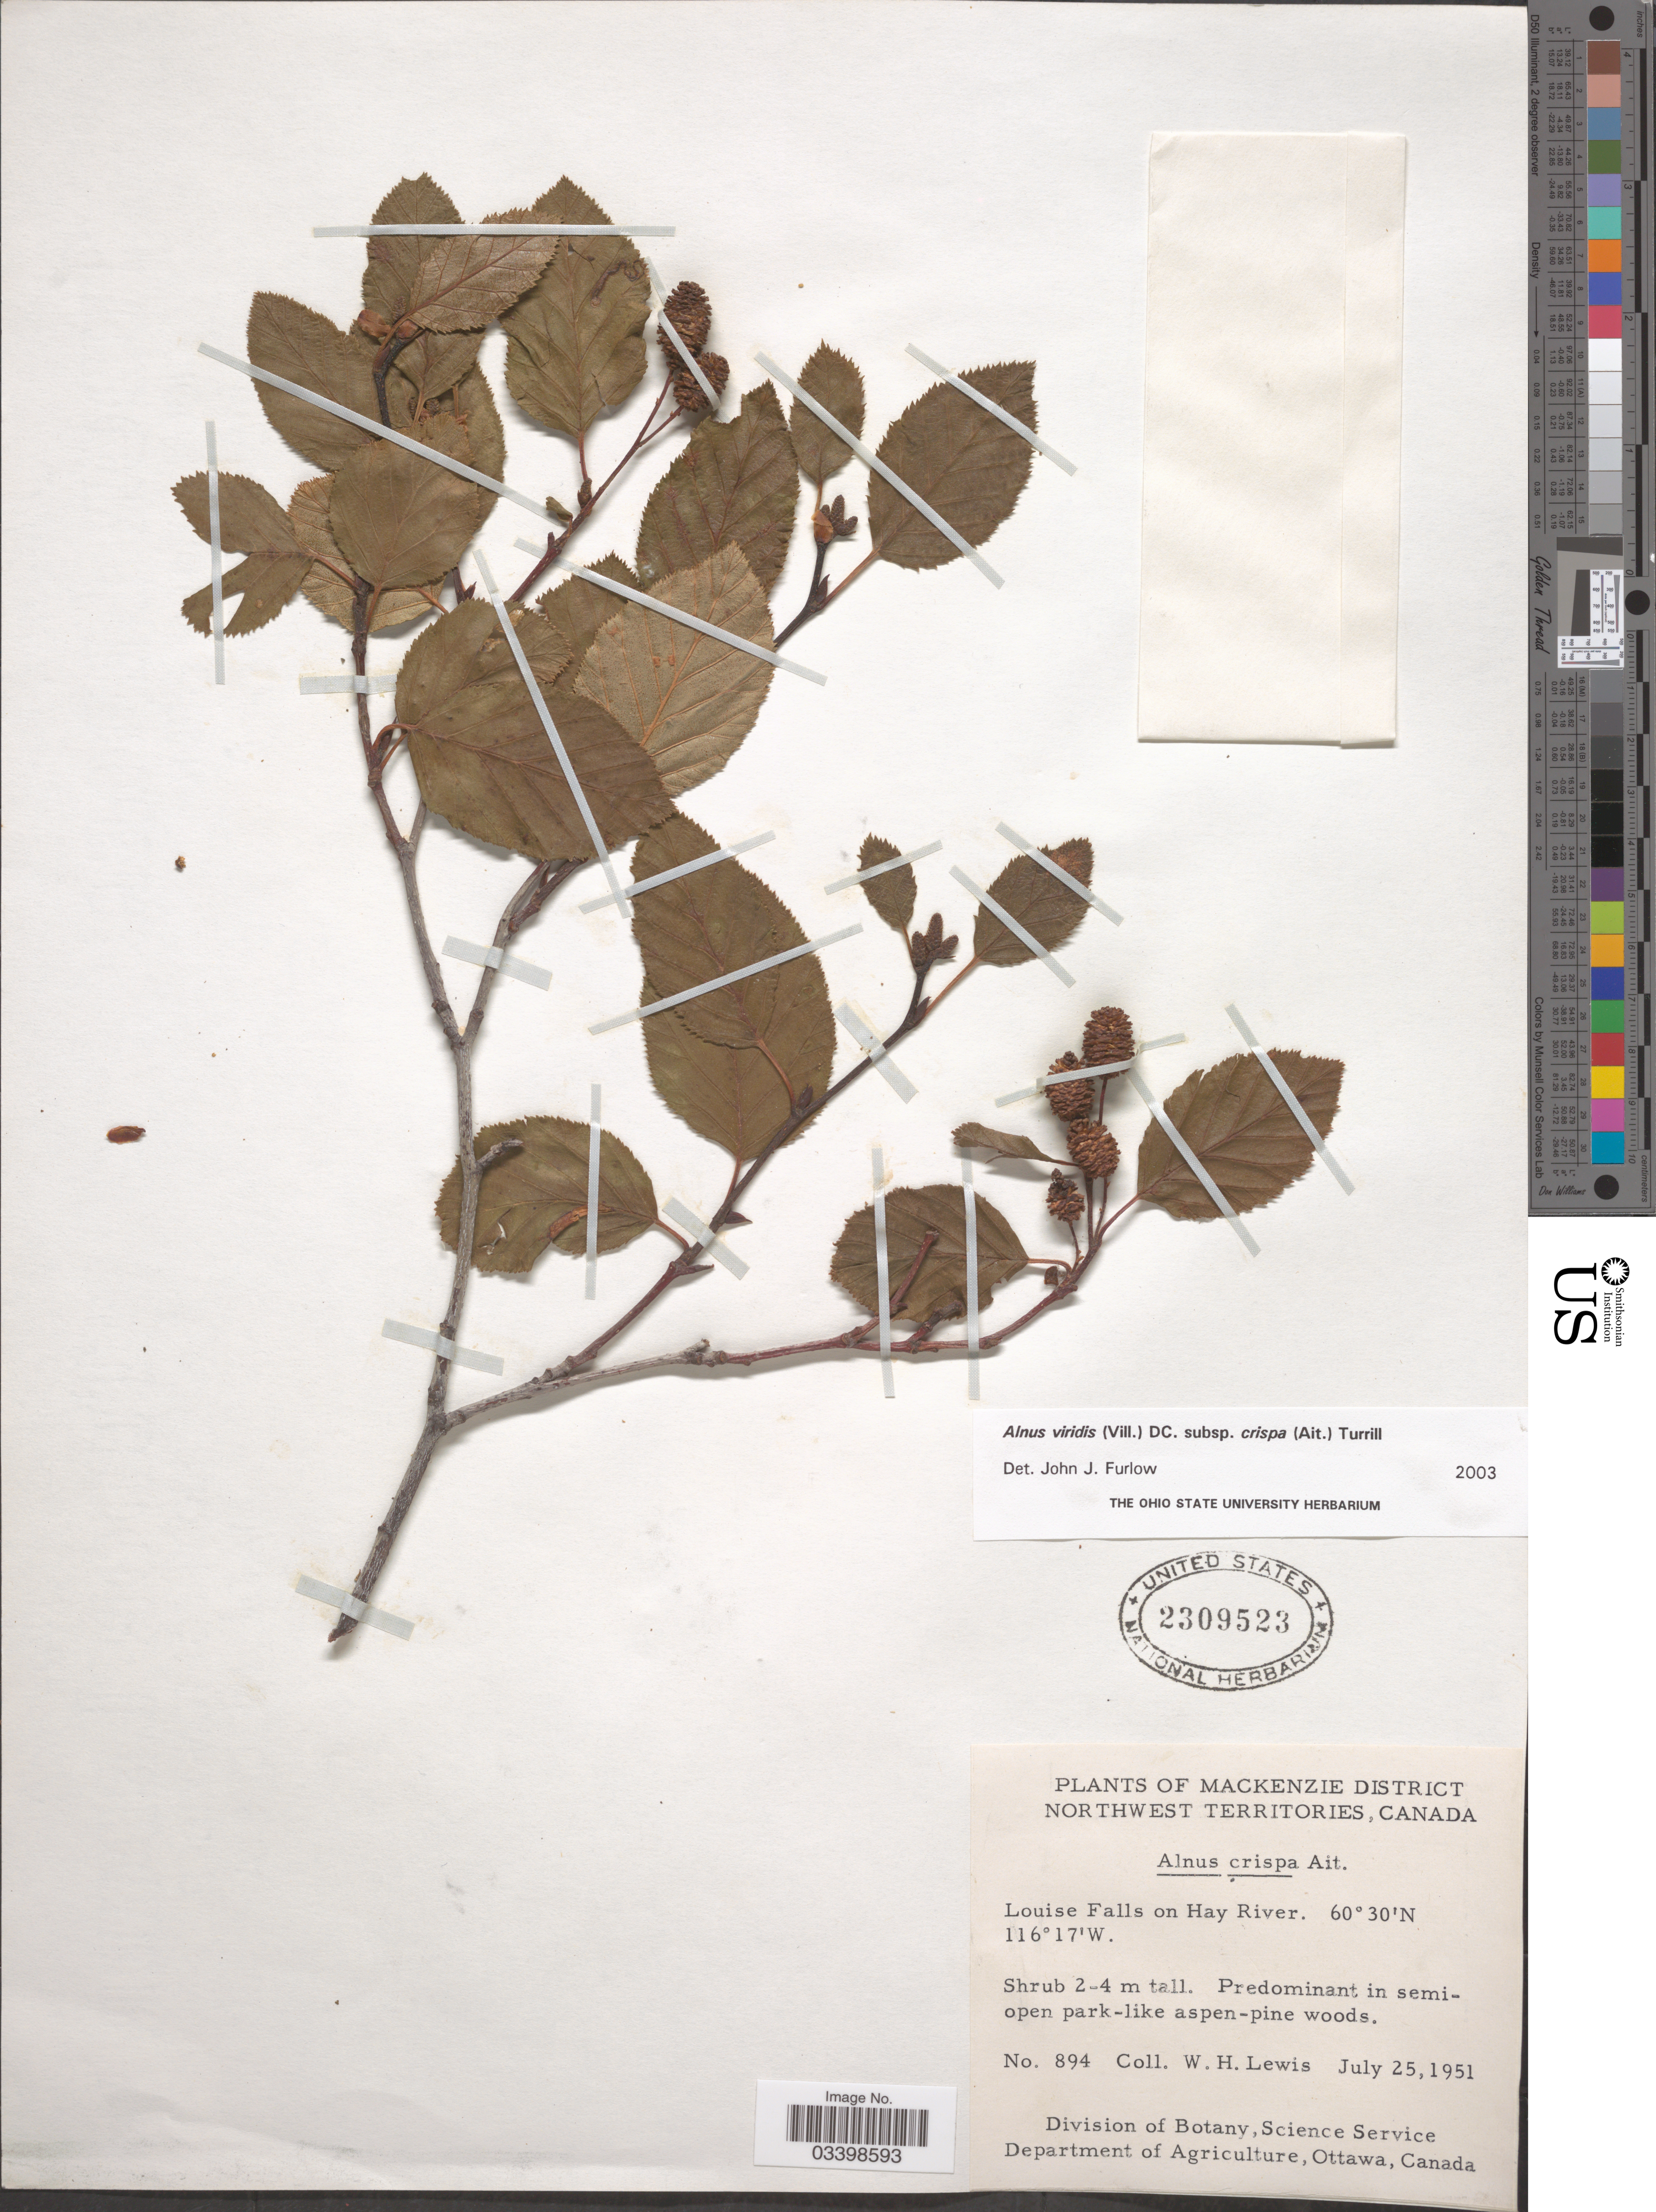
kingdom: Plantae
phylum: Tracheophyta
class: Magnoliopsida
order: Fagales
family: Betulaceae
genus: Alnus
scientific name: Alnus viridis subsp. crispa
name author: (Aiton) Turrill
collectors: W. H. Lewis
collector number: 894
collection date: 1951-07-25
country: Canada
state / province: Northwest Territories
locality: Mackenzie District. Louise Falls on Hay River.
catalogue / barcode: US 2309523